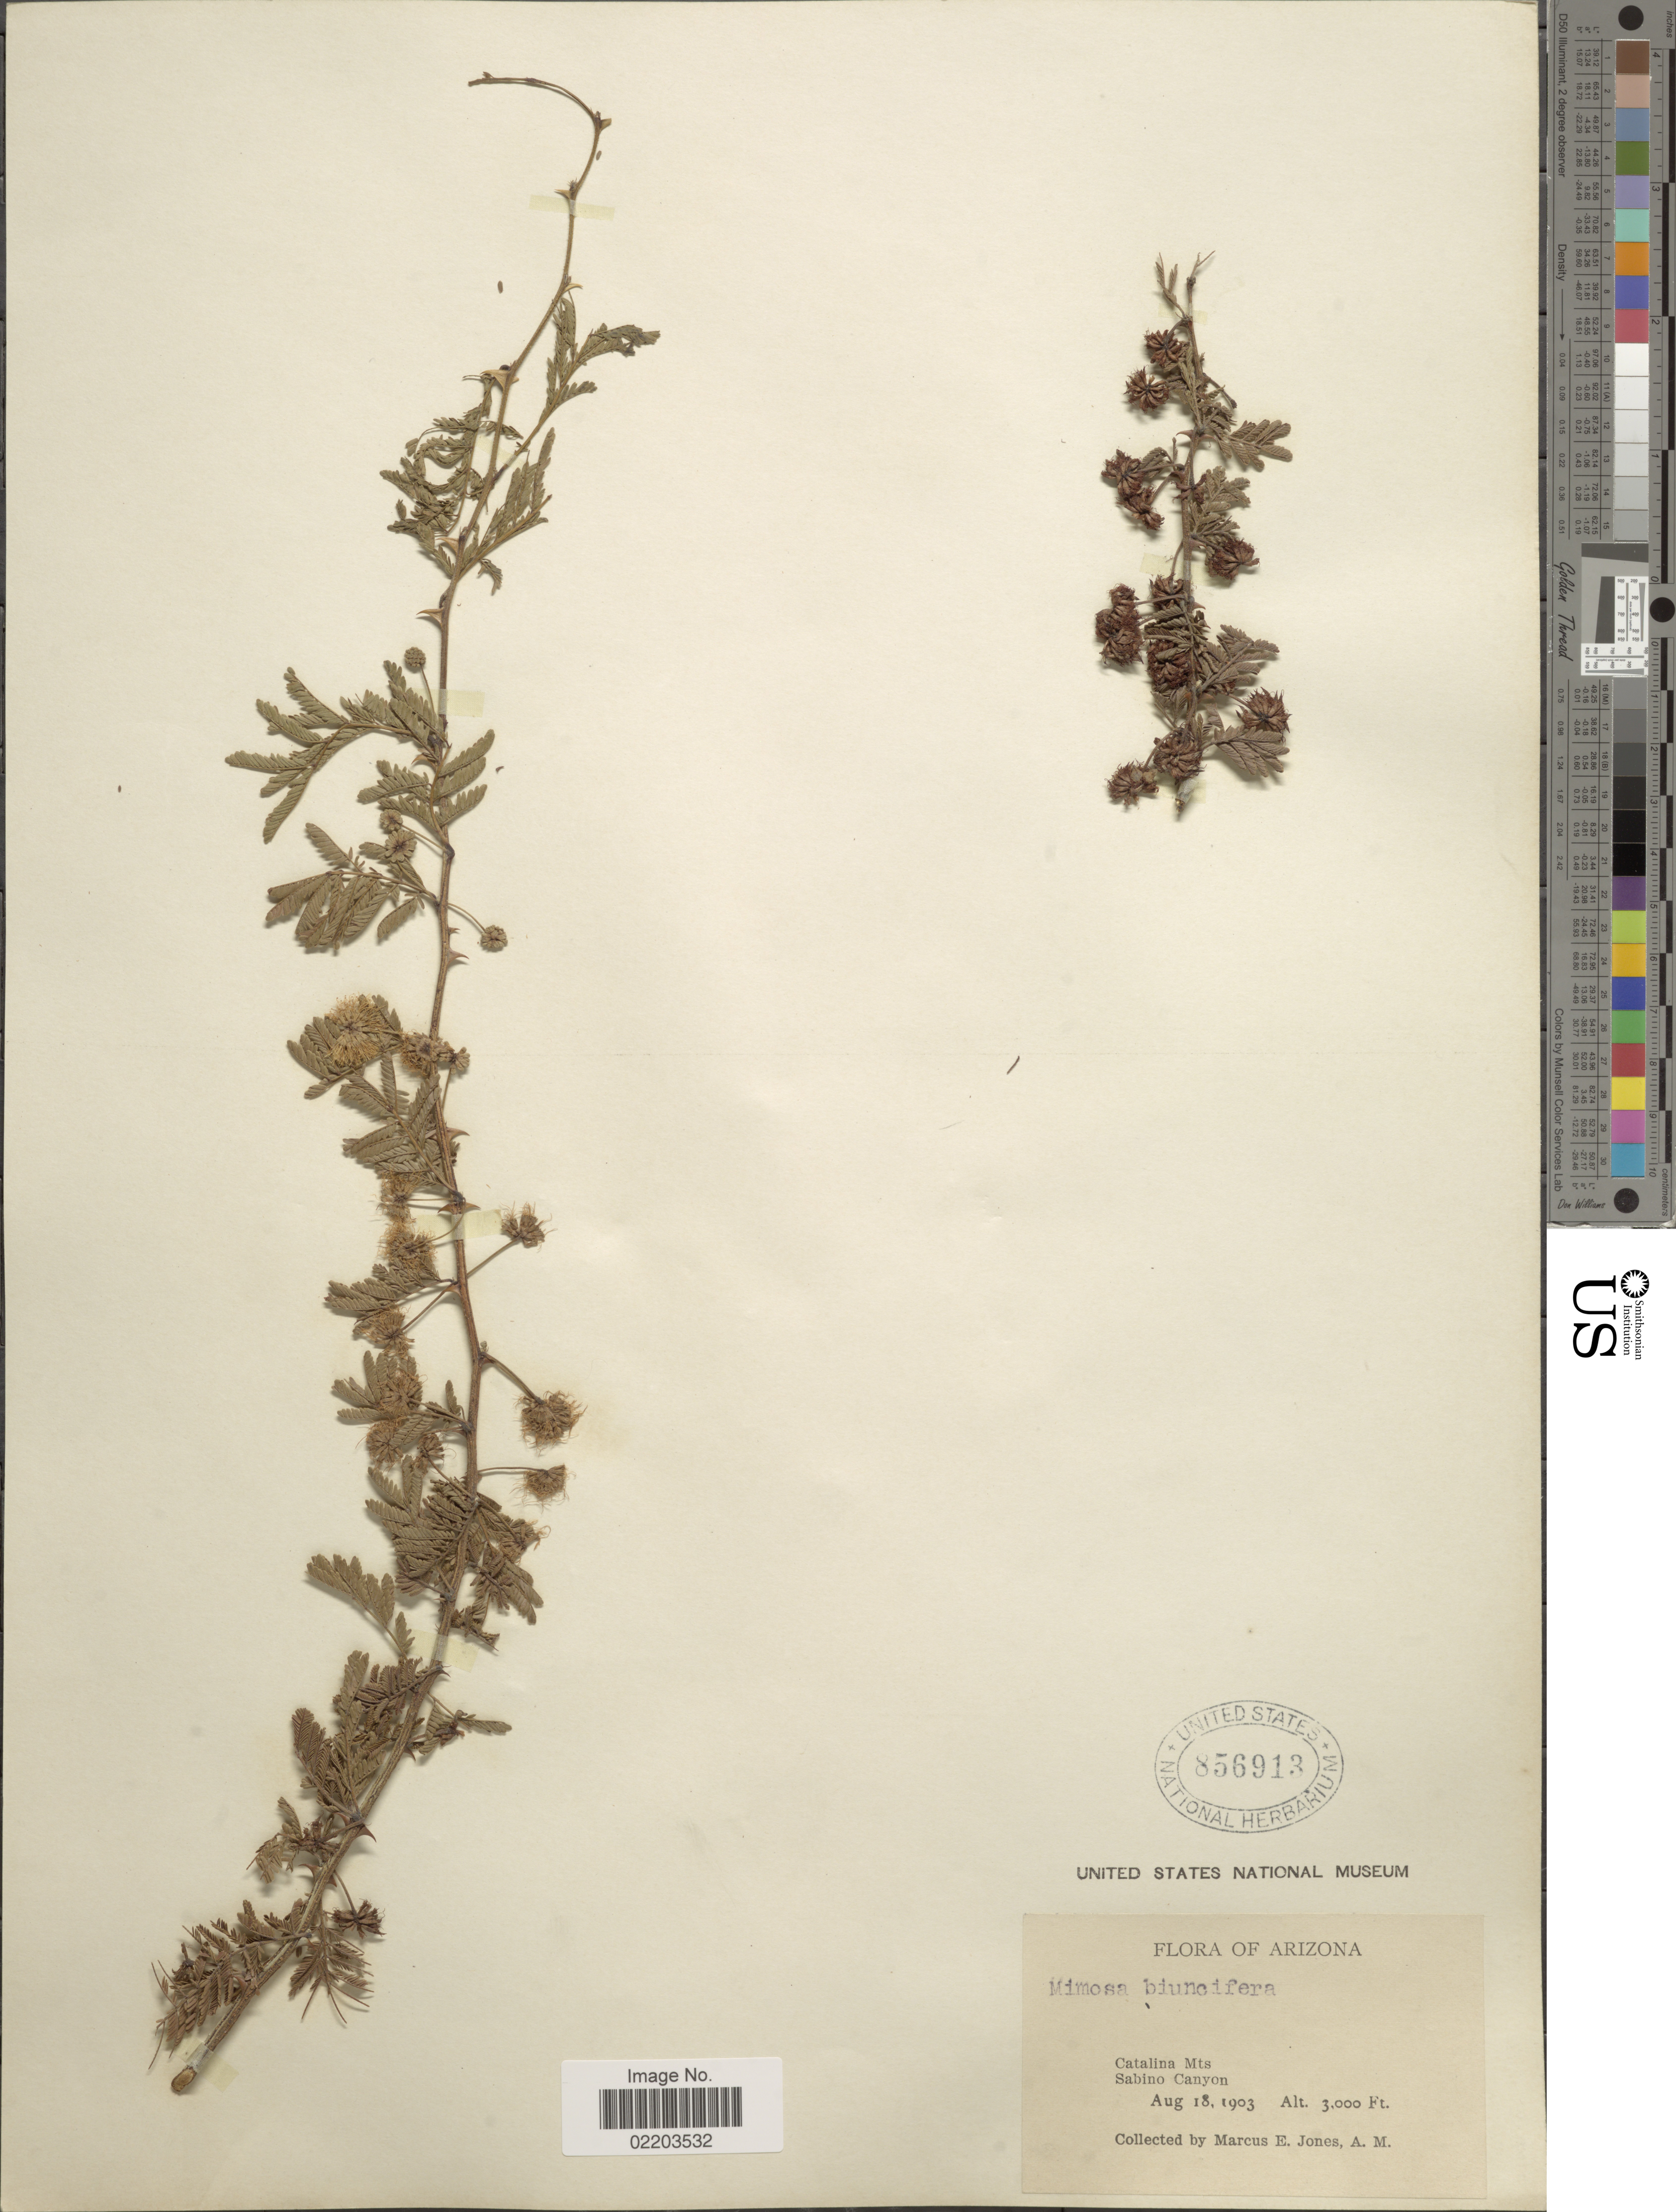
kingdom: Plantae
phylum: Tracheophyta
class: Magnoliopsida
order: Fabales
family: Fabaceae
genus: Mimosa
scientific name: Mimosa biuncifera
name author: Benth.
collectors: M. E. Jones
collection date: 1903-08-18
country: United States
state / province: Arizona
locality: Catalina Mts, Sabino Canyon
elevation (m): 914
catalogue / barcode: US 856913